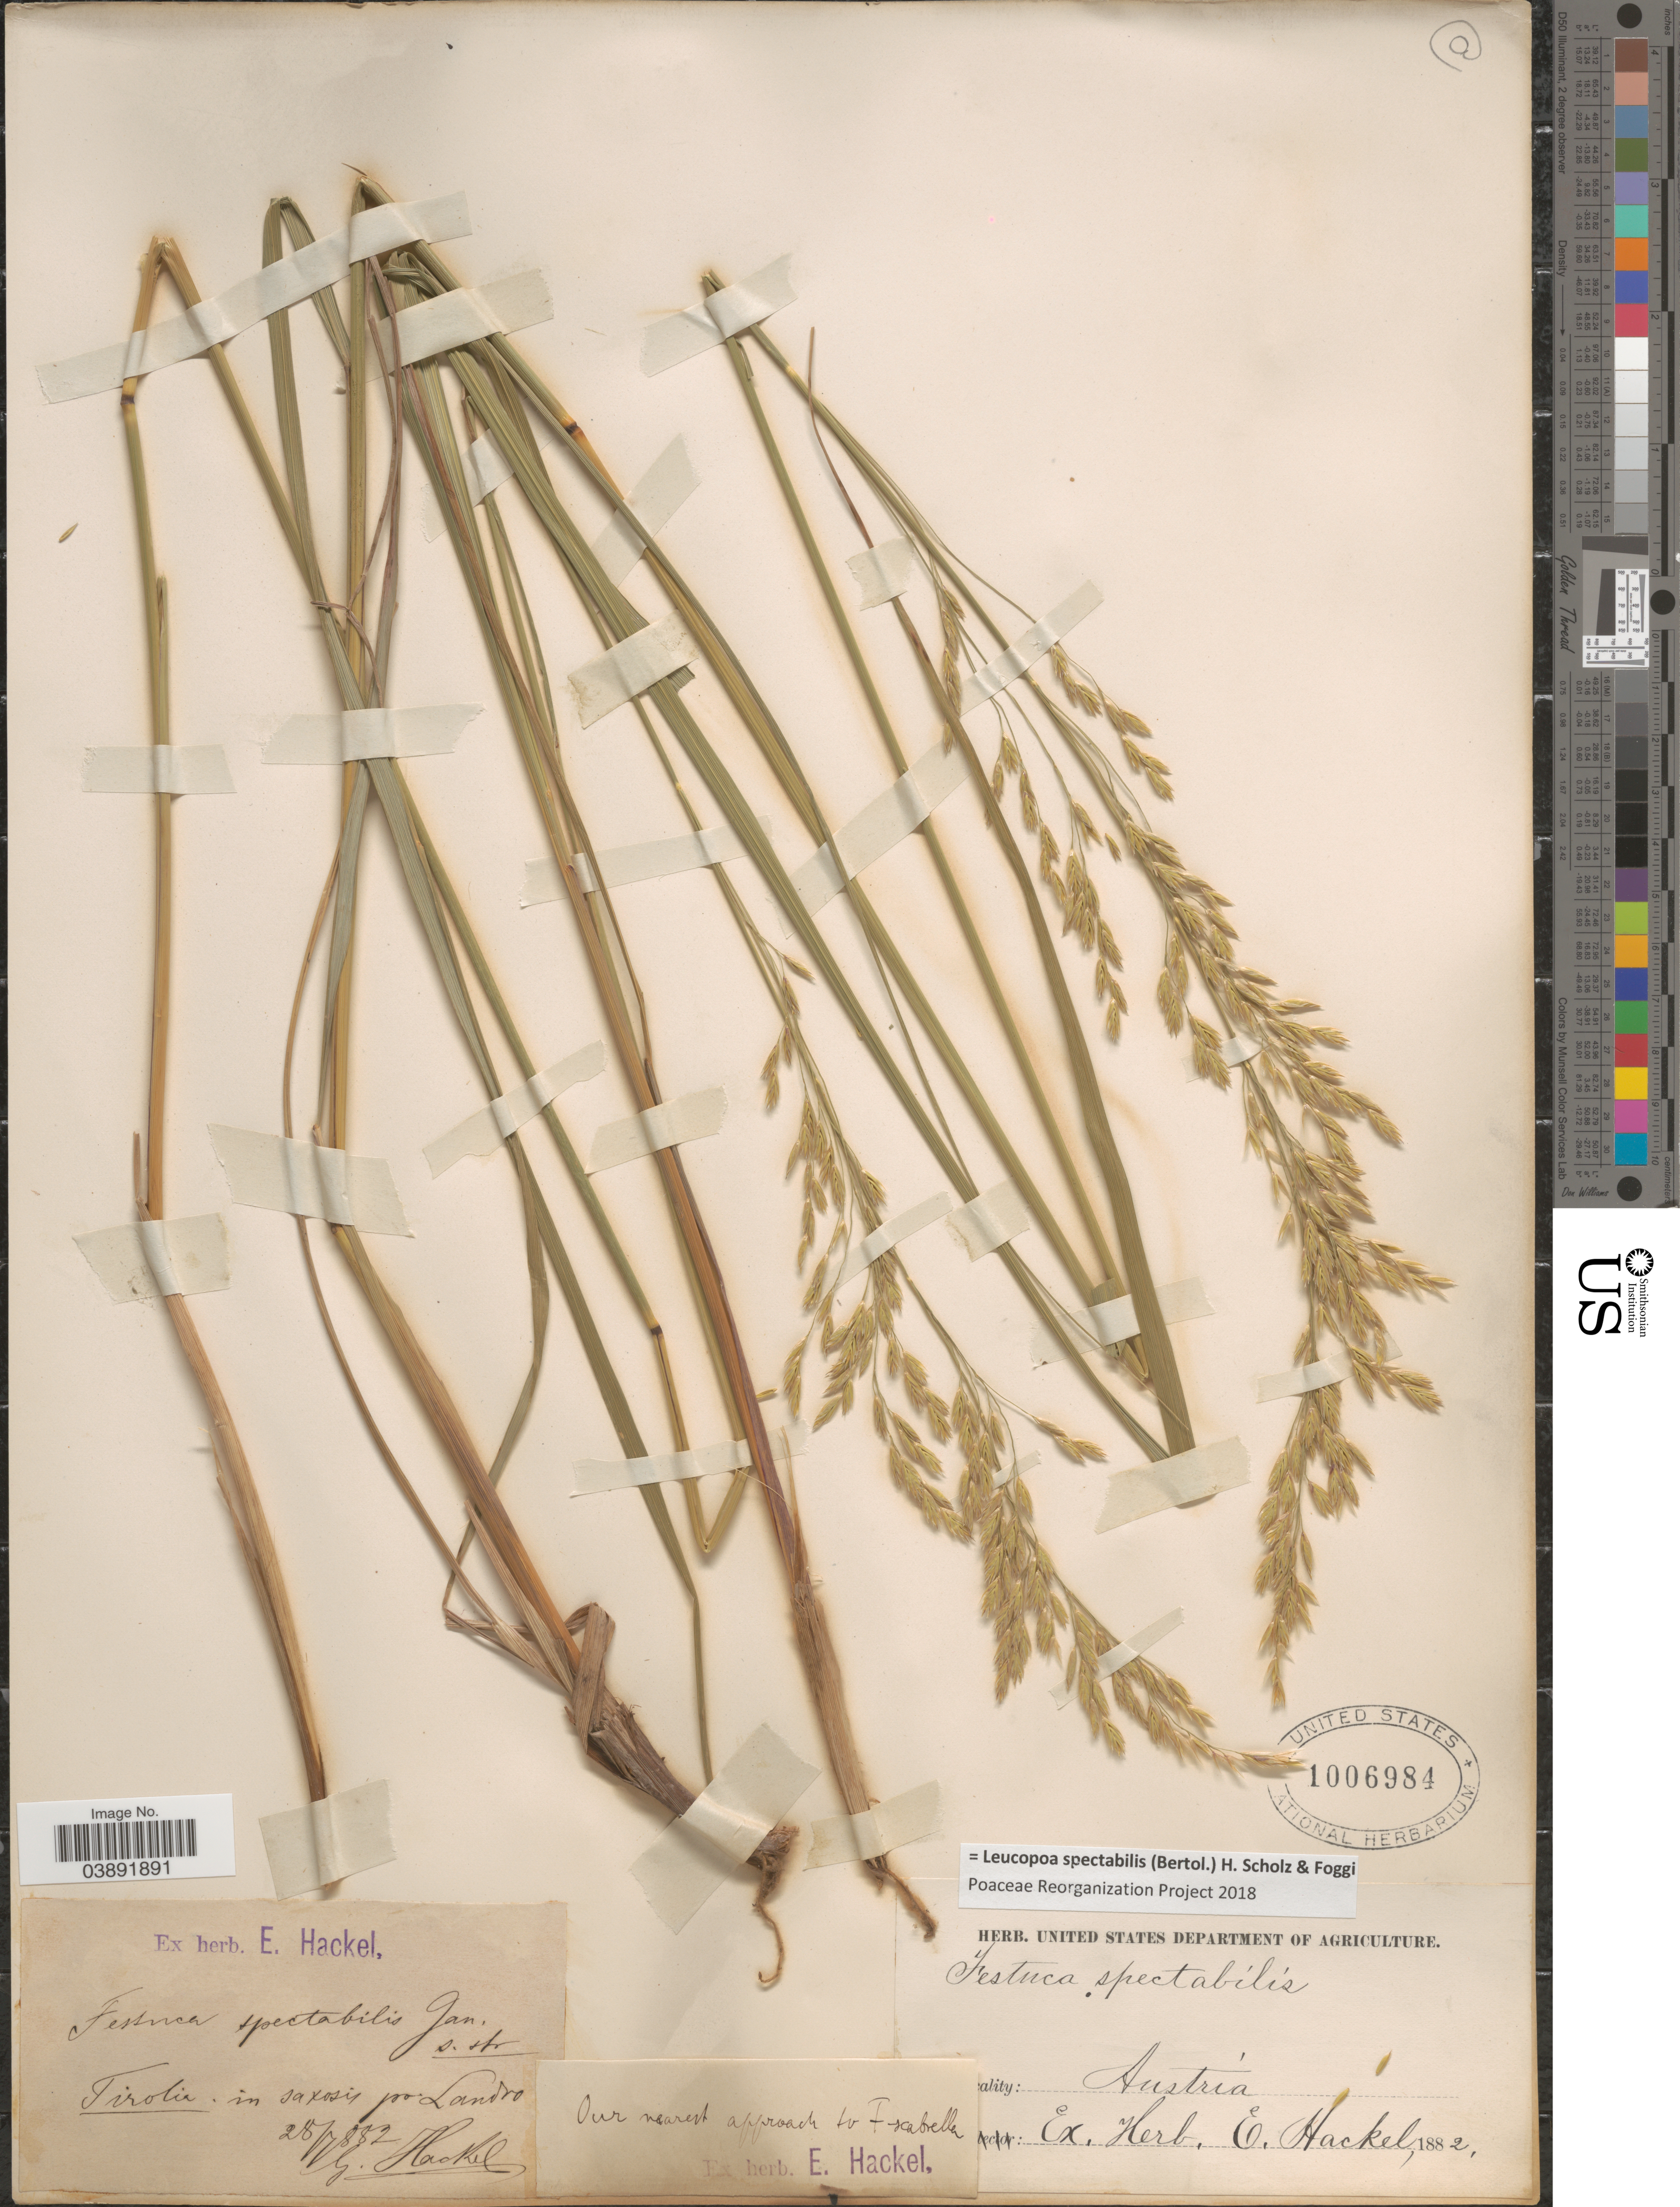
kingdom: Plantae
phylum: Tracheophyta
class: Liliopsida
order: Poales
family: Poaceae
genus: Leucopoa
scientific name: Leucopoa spectabilis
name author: (Bertol.) H. Scholz & Foggi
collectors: E. Hackel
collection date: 1882-07-28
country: Austria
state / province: Tirol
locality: Tirolia in saxosis pr. Landro.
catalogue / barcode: US 1006984